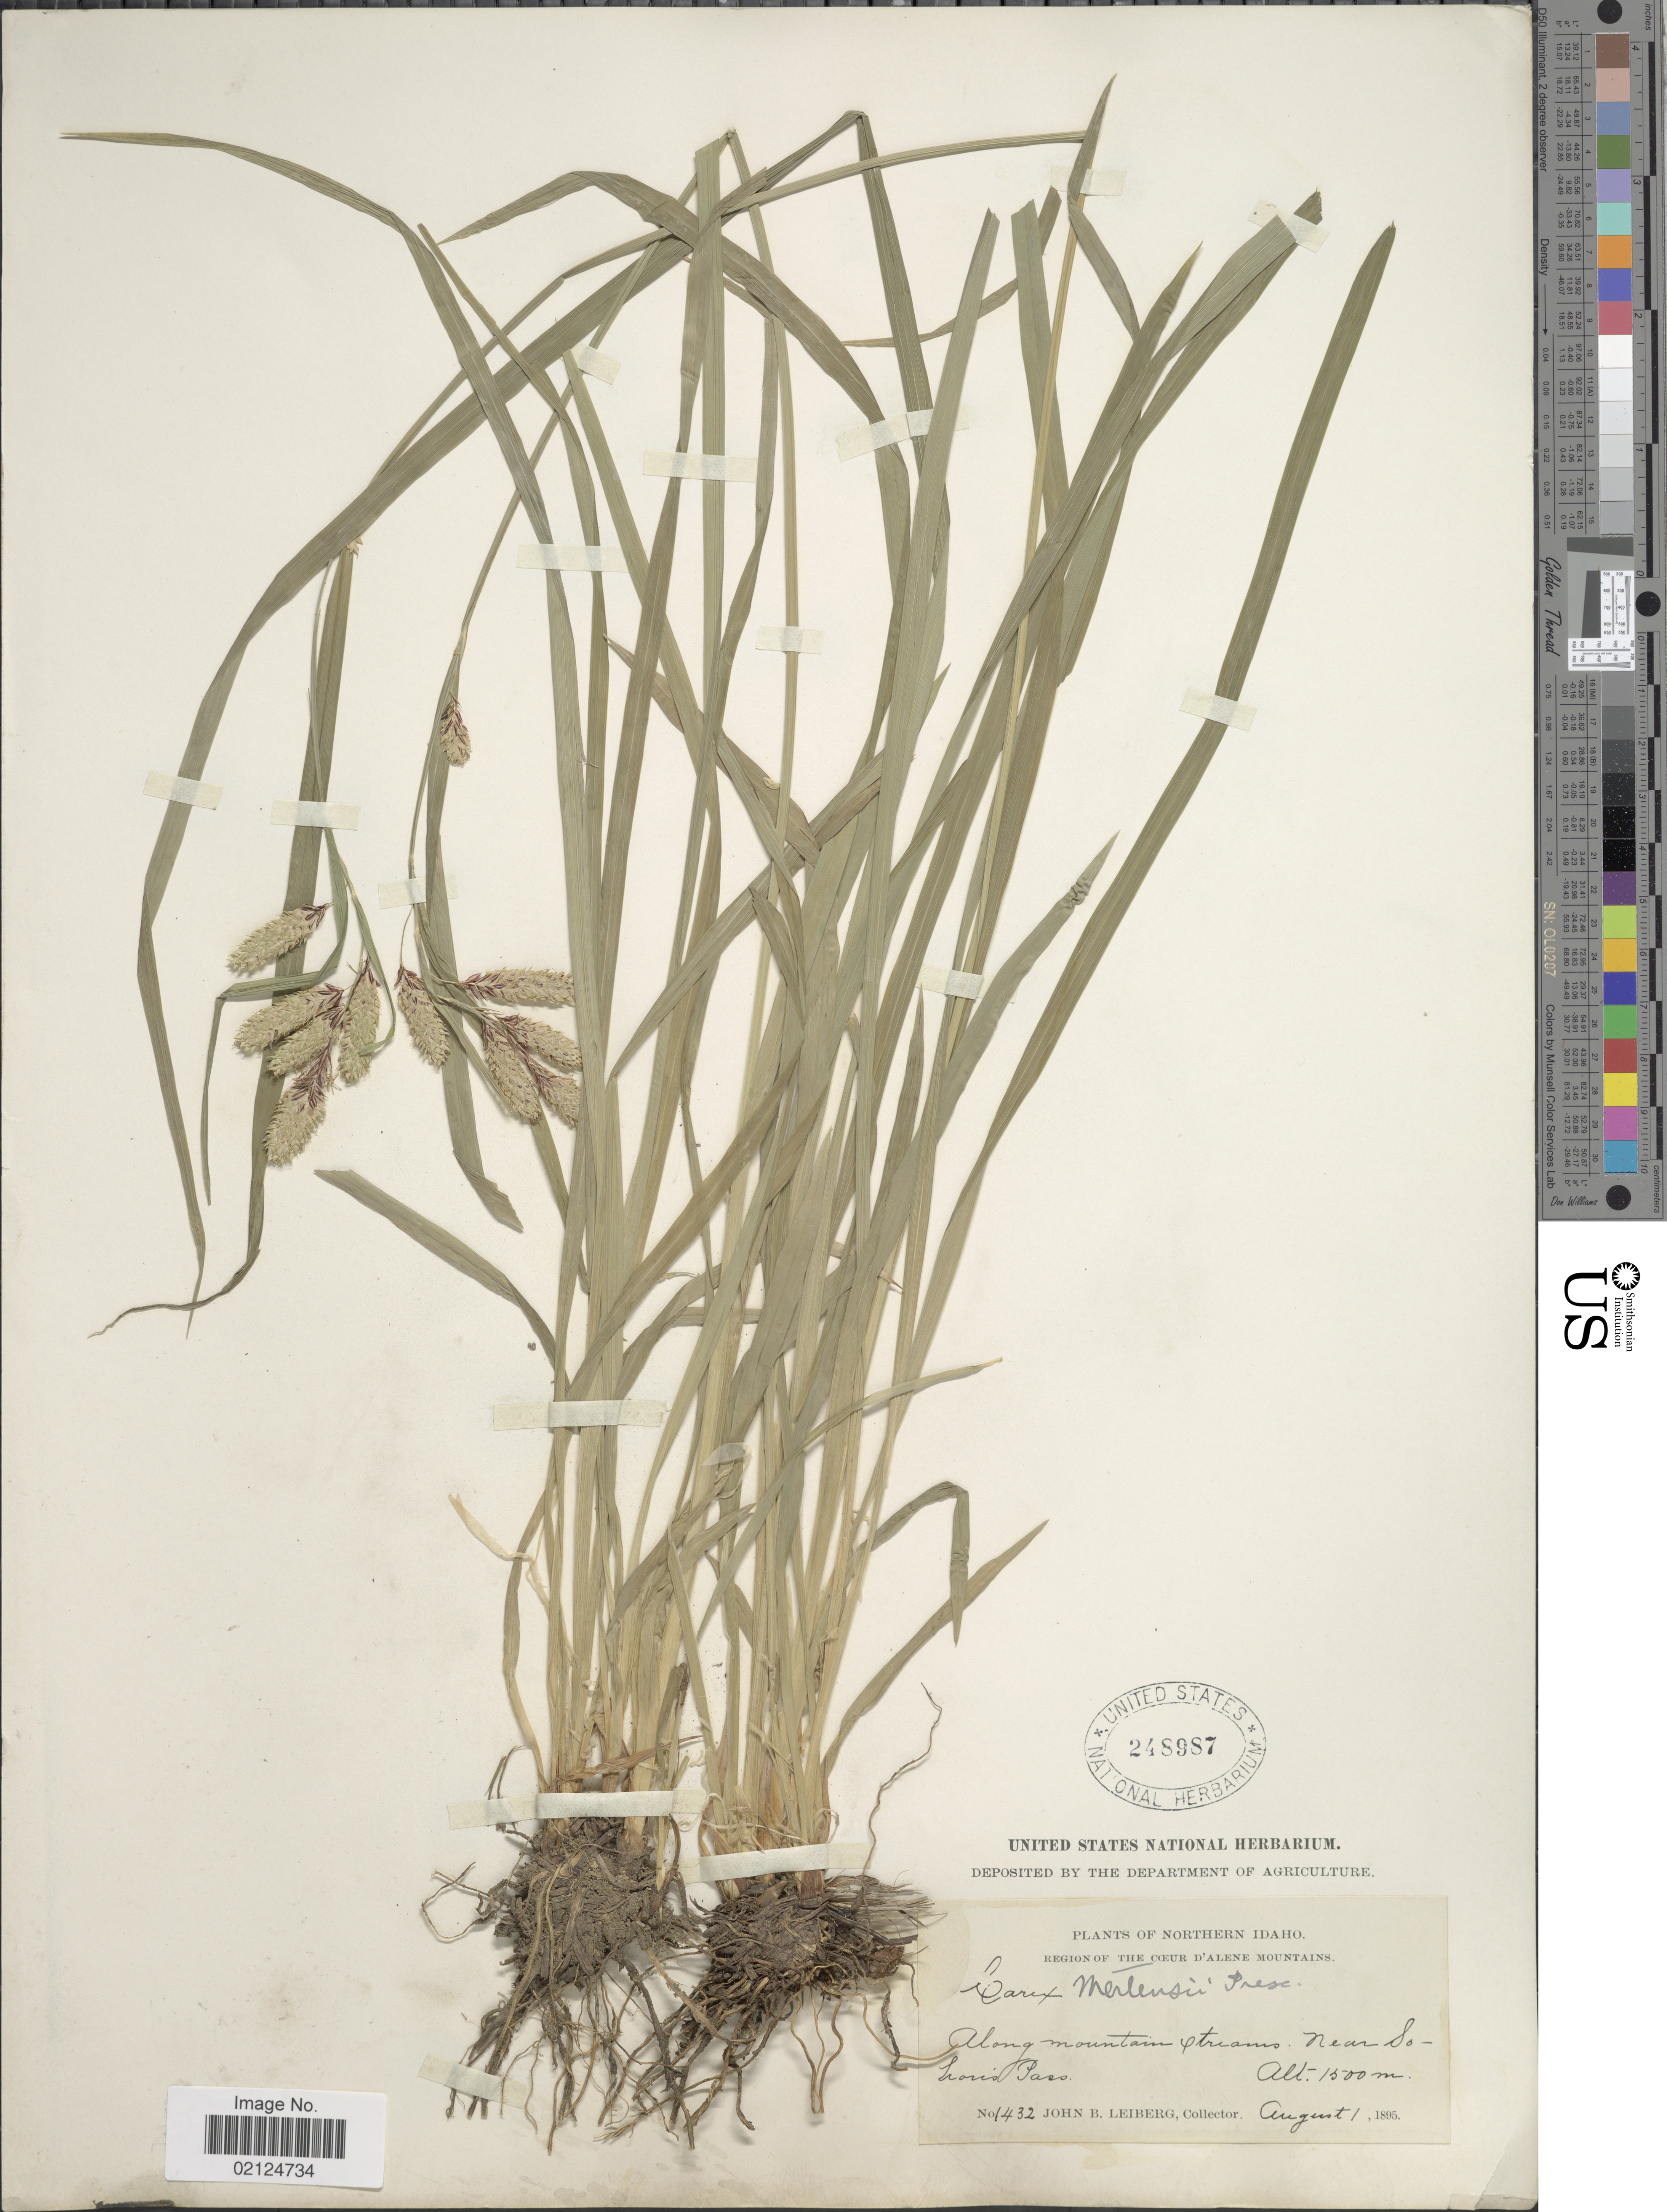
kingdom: Plantae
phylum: Tracheophyta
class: Liliopsida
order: Poales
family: Cyperaceae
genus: Carex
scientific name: Carex mertensii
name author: J.D. Prescott ex Bong.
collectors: J. B. Leiberg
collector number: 1432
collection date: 1895-08-01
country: United States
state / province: Idaho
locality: Northern Idaho, Along mountain streams. Near St-Louis Pass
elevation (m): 1500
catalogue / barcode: US 248987